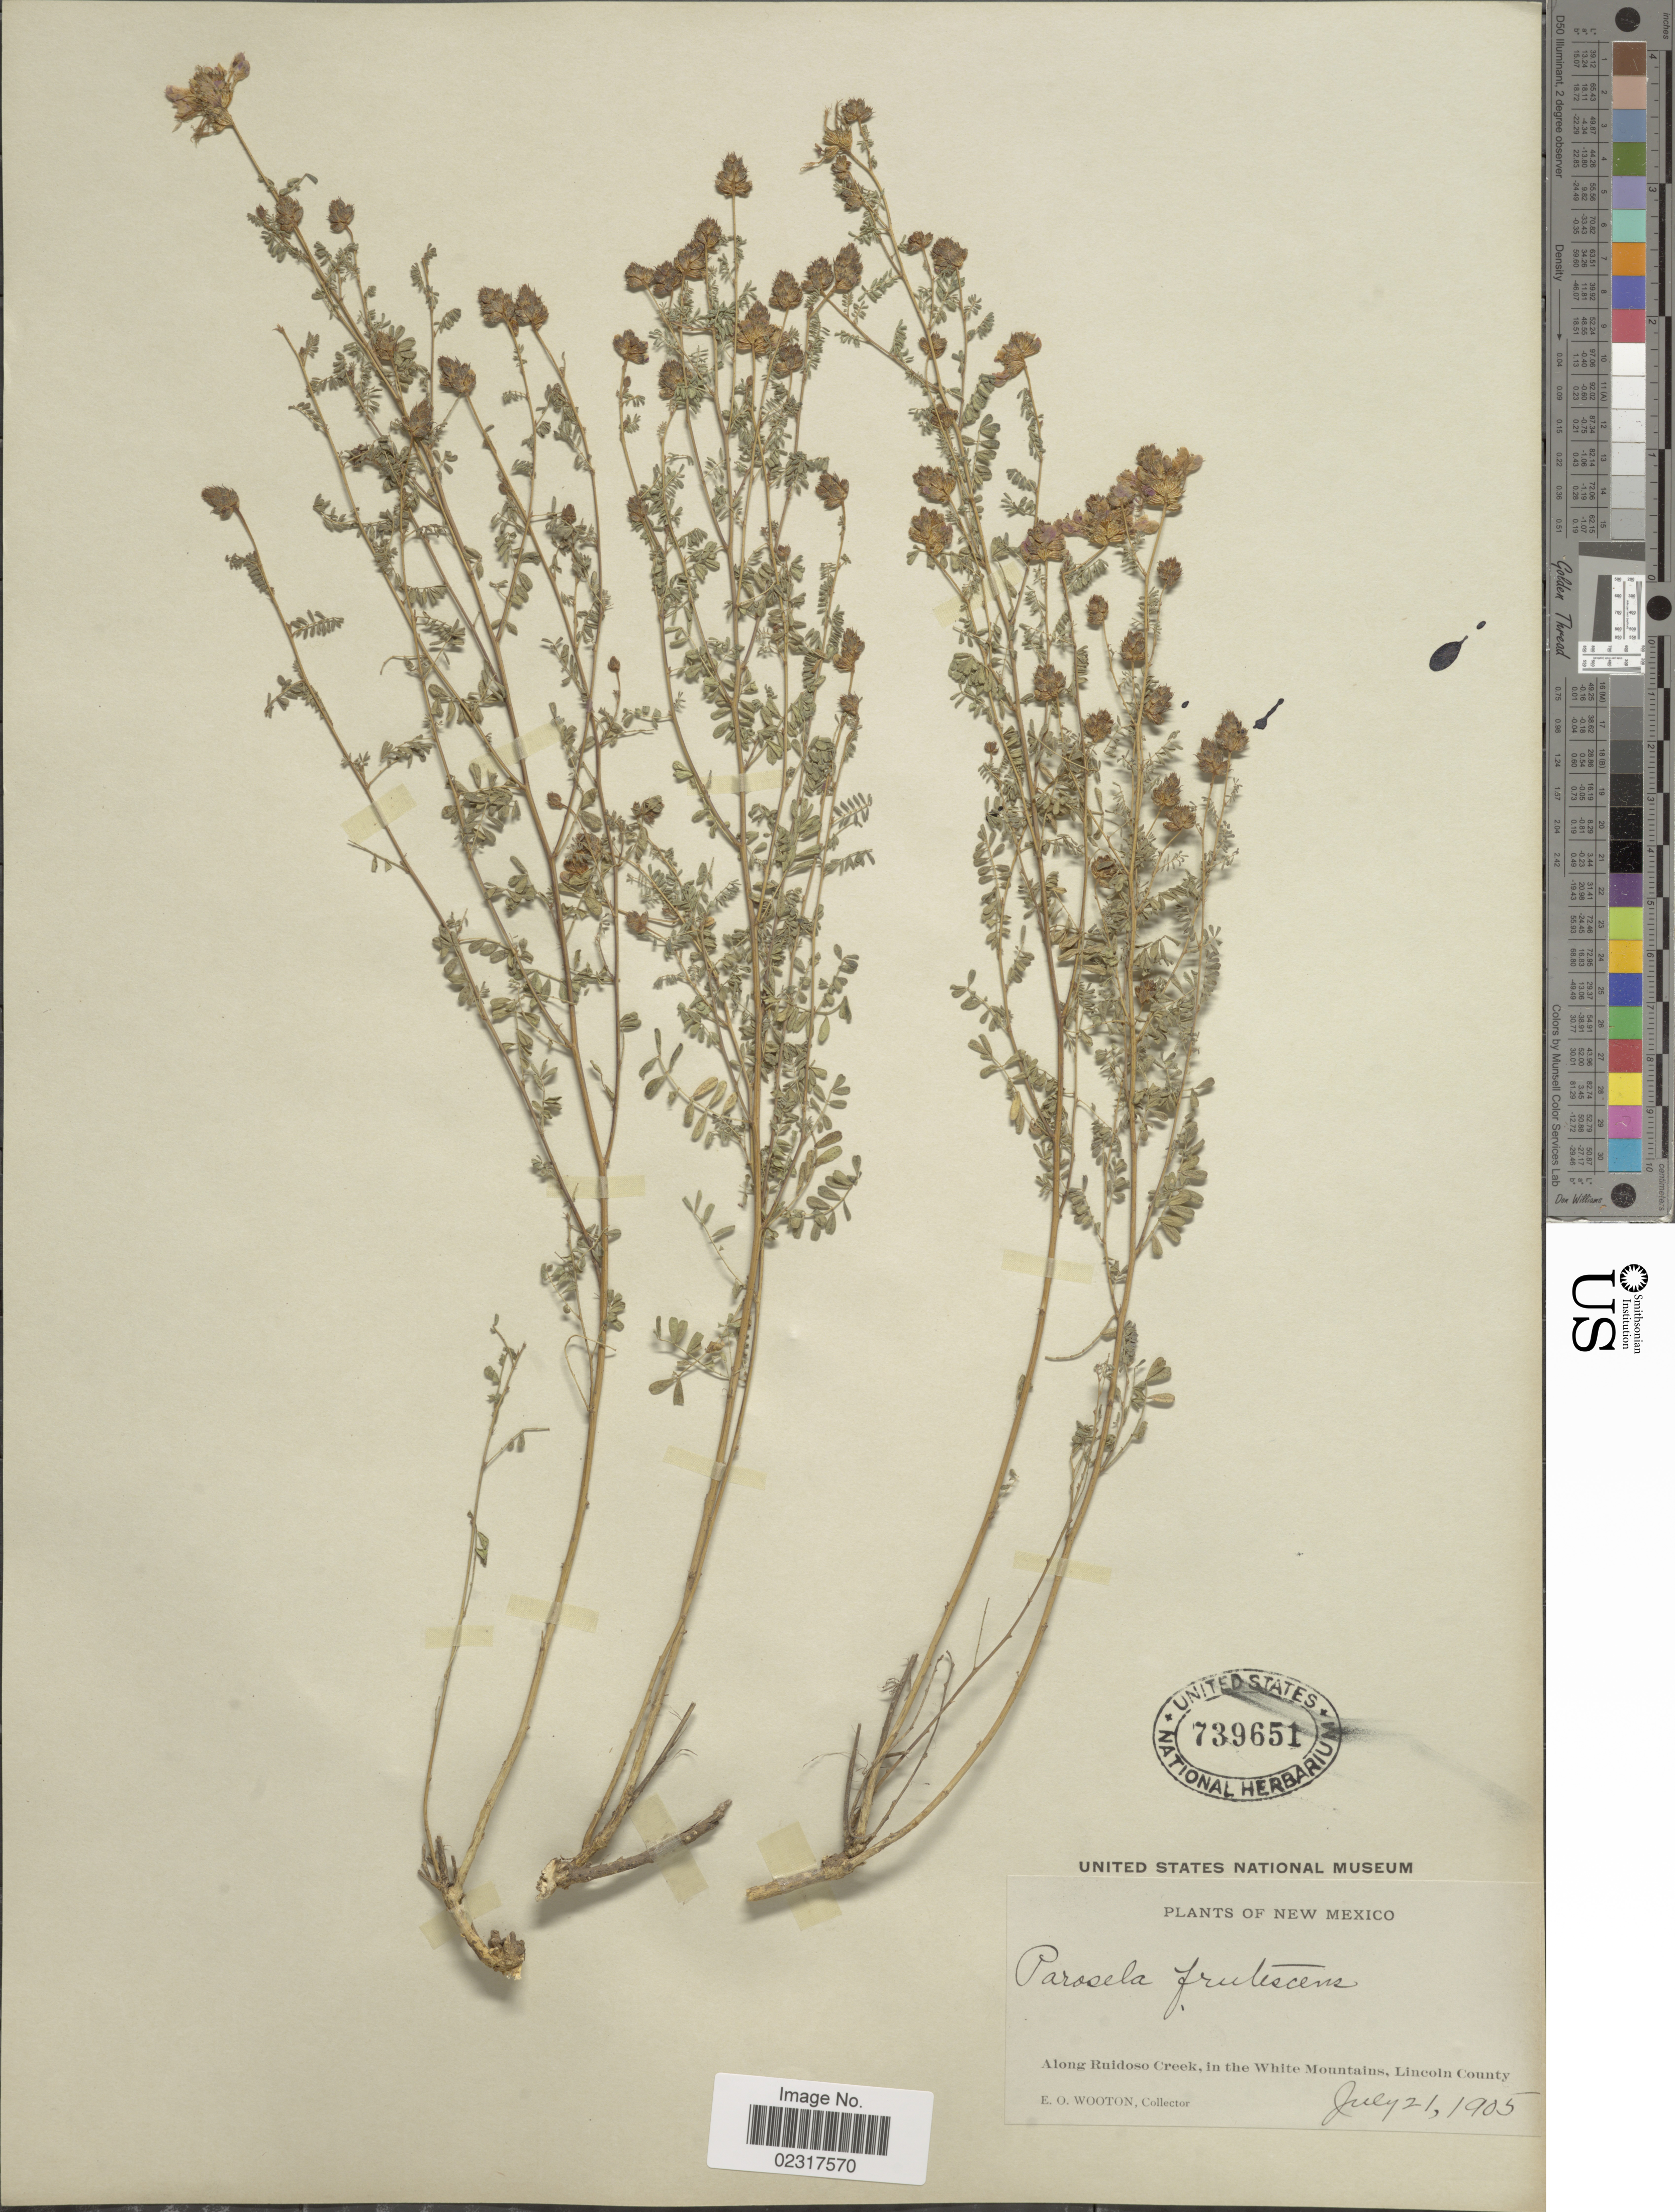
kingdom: Plantae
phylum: Tracheophyta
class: Magnoliopsida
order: Fabales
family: Fabaceae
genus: Dalea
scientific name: Dalea frutescens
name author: A. Gray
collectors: E. O. Wooton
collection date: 1905-07-21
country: United States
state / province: New Mexico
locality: Along Ruidoso Creek, in the White Mountains, Lincoln County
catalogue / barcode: US 739651